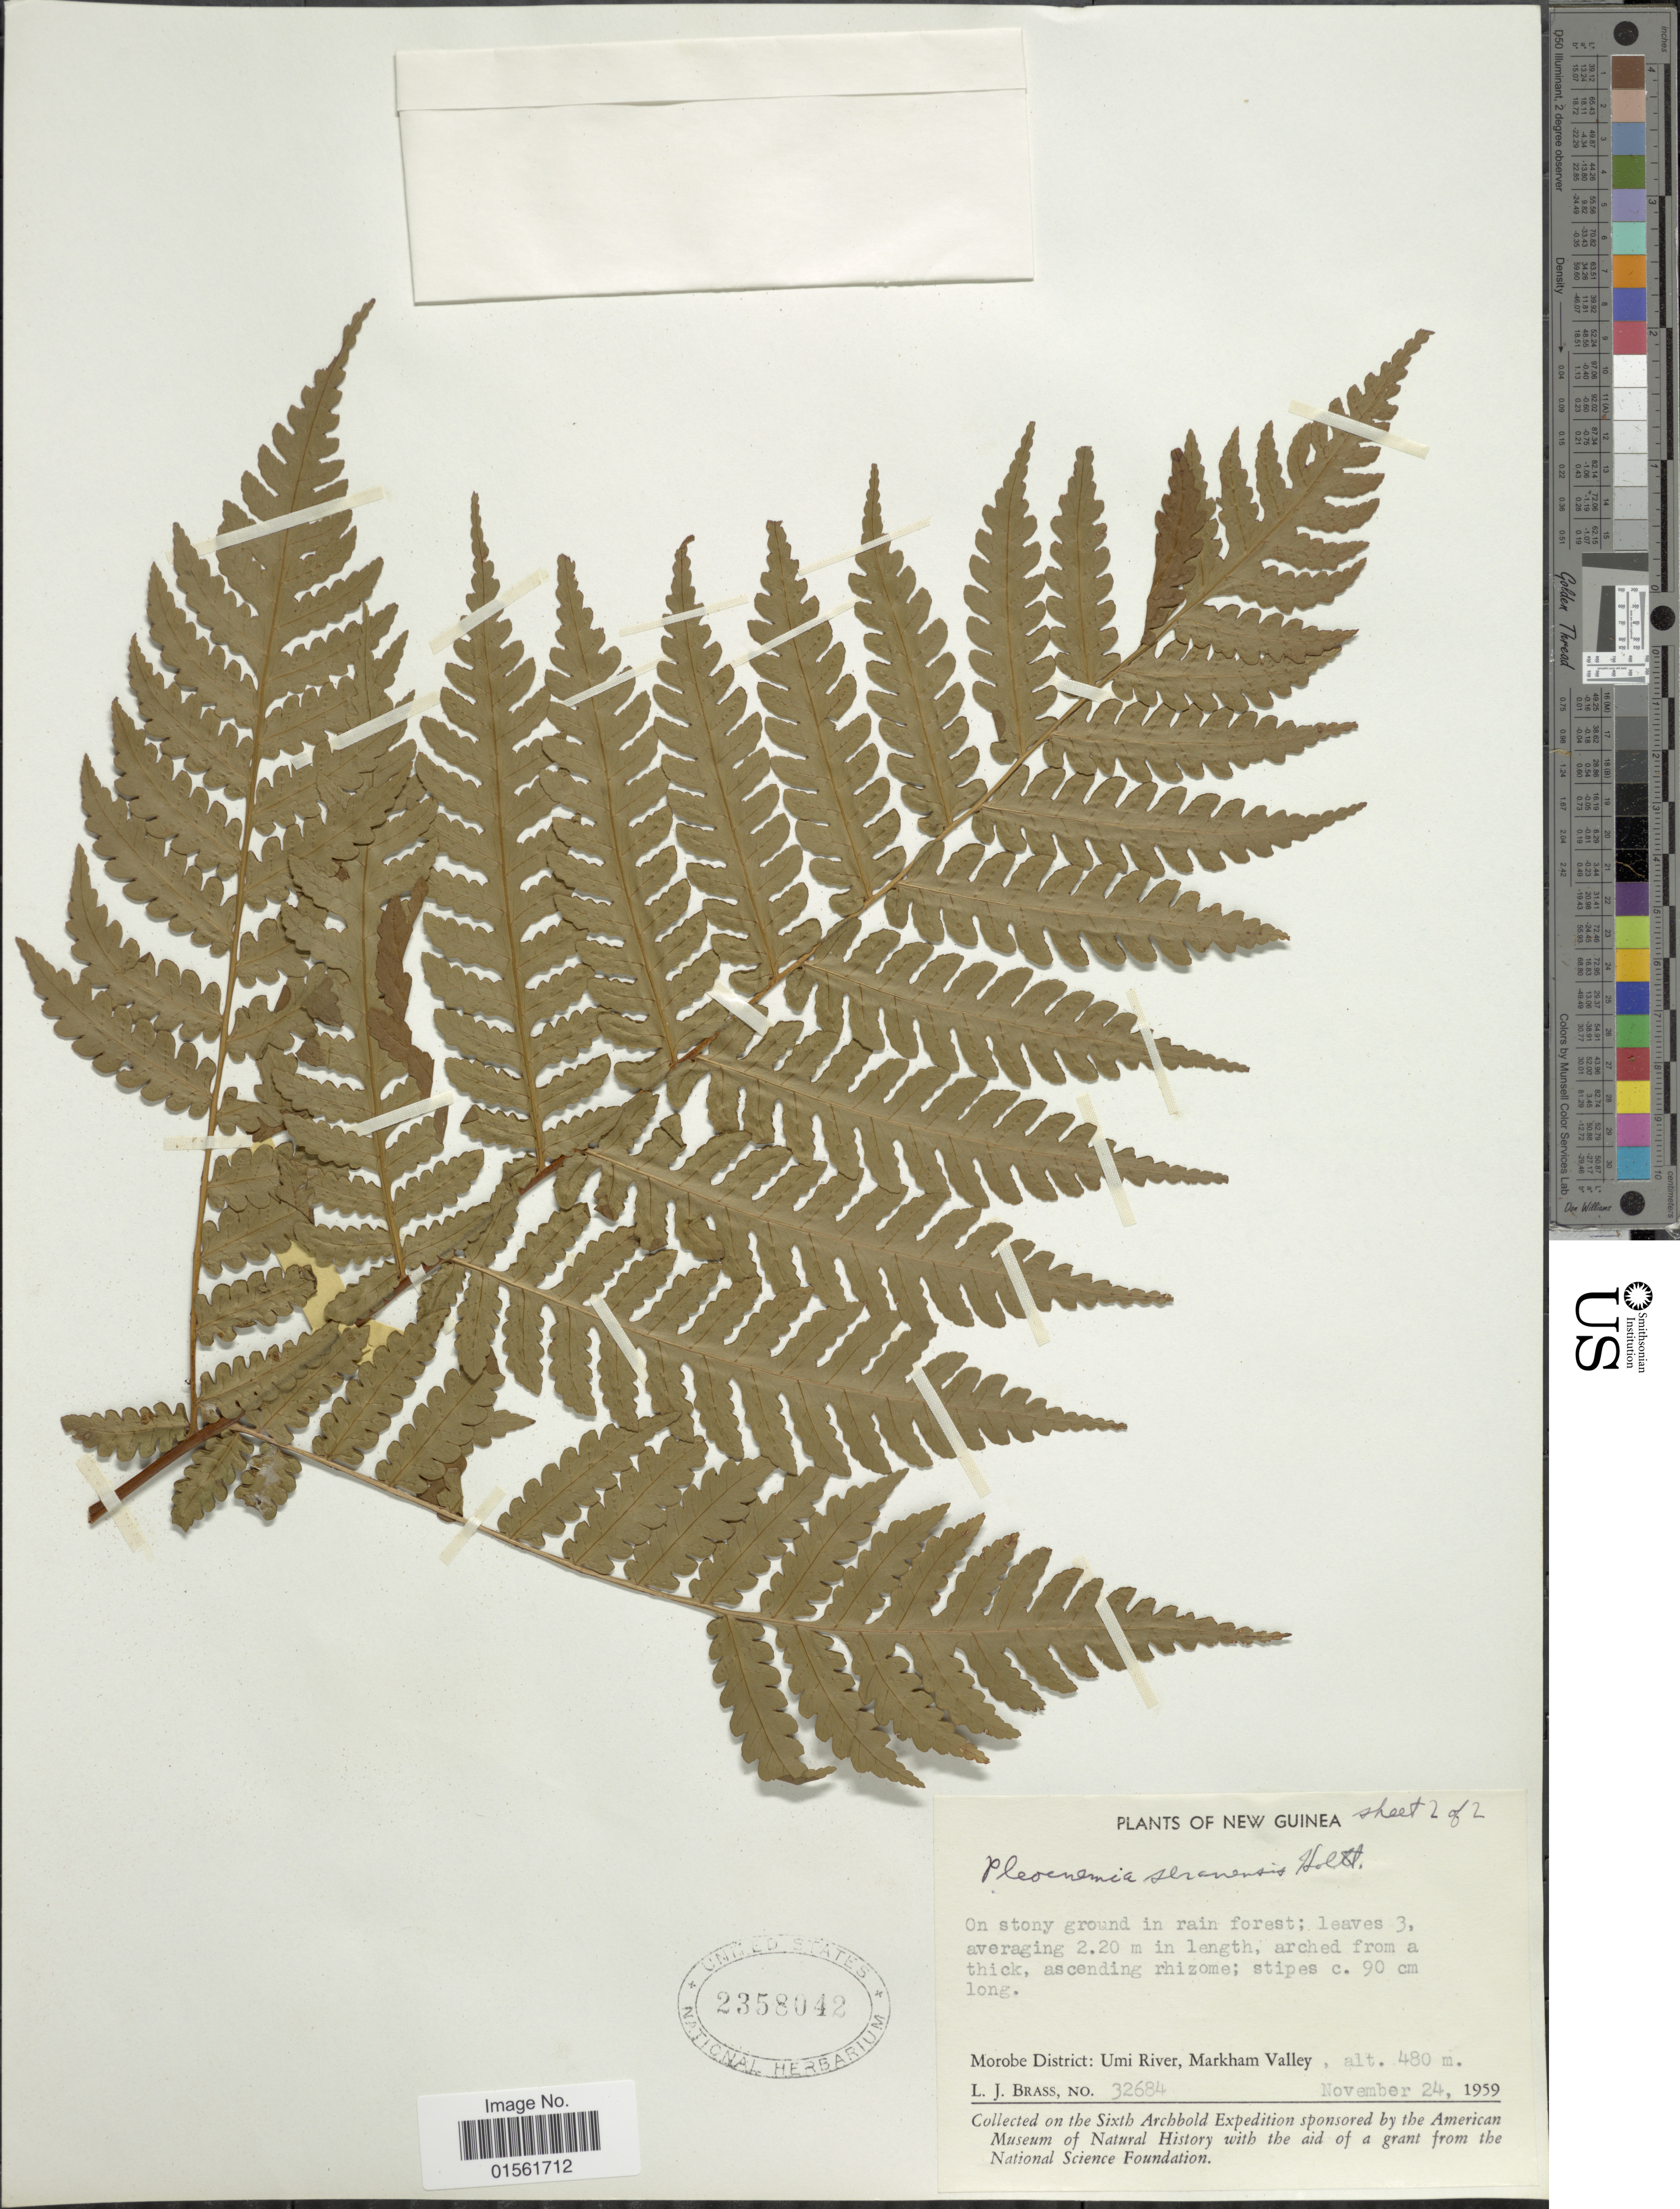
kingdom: Plantae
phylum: Tracheophyta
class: Polypodiopsida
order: Polypodiales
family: Dryopteridaceae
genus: Pleocnemia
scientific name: Pleocnemia seranensis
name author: Holttum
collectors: L. J. Brass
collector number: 32684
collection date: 1959-11-24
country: Papua New Guinea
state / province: Morobe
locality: New Guinea, Morobe District: Umi River, Markham Valley.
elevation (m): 480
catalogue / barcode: US 2358042